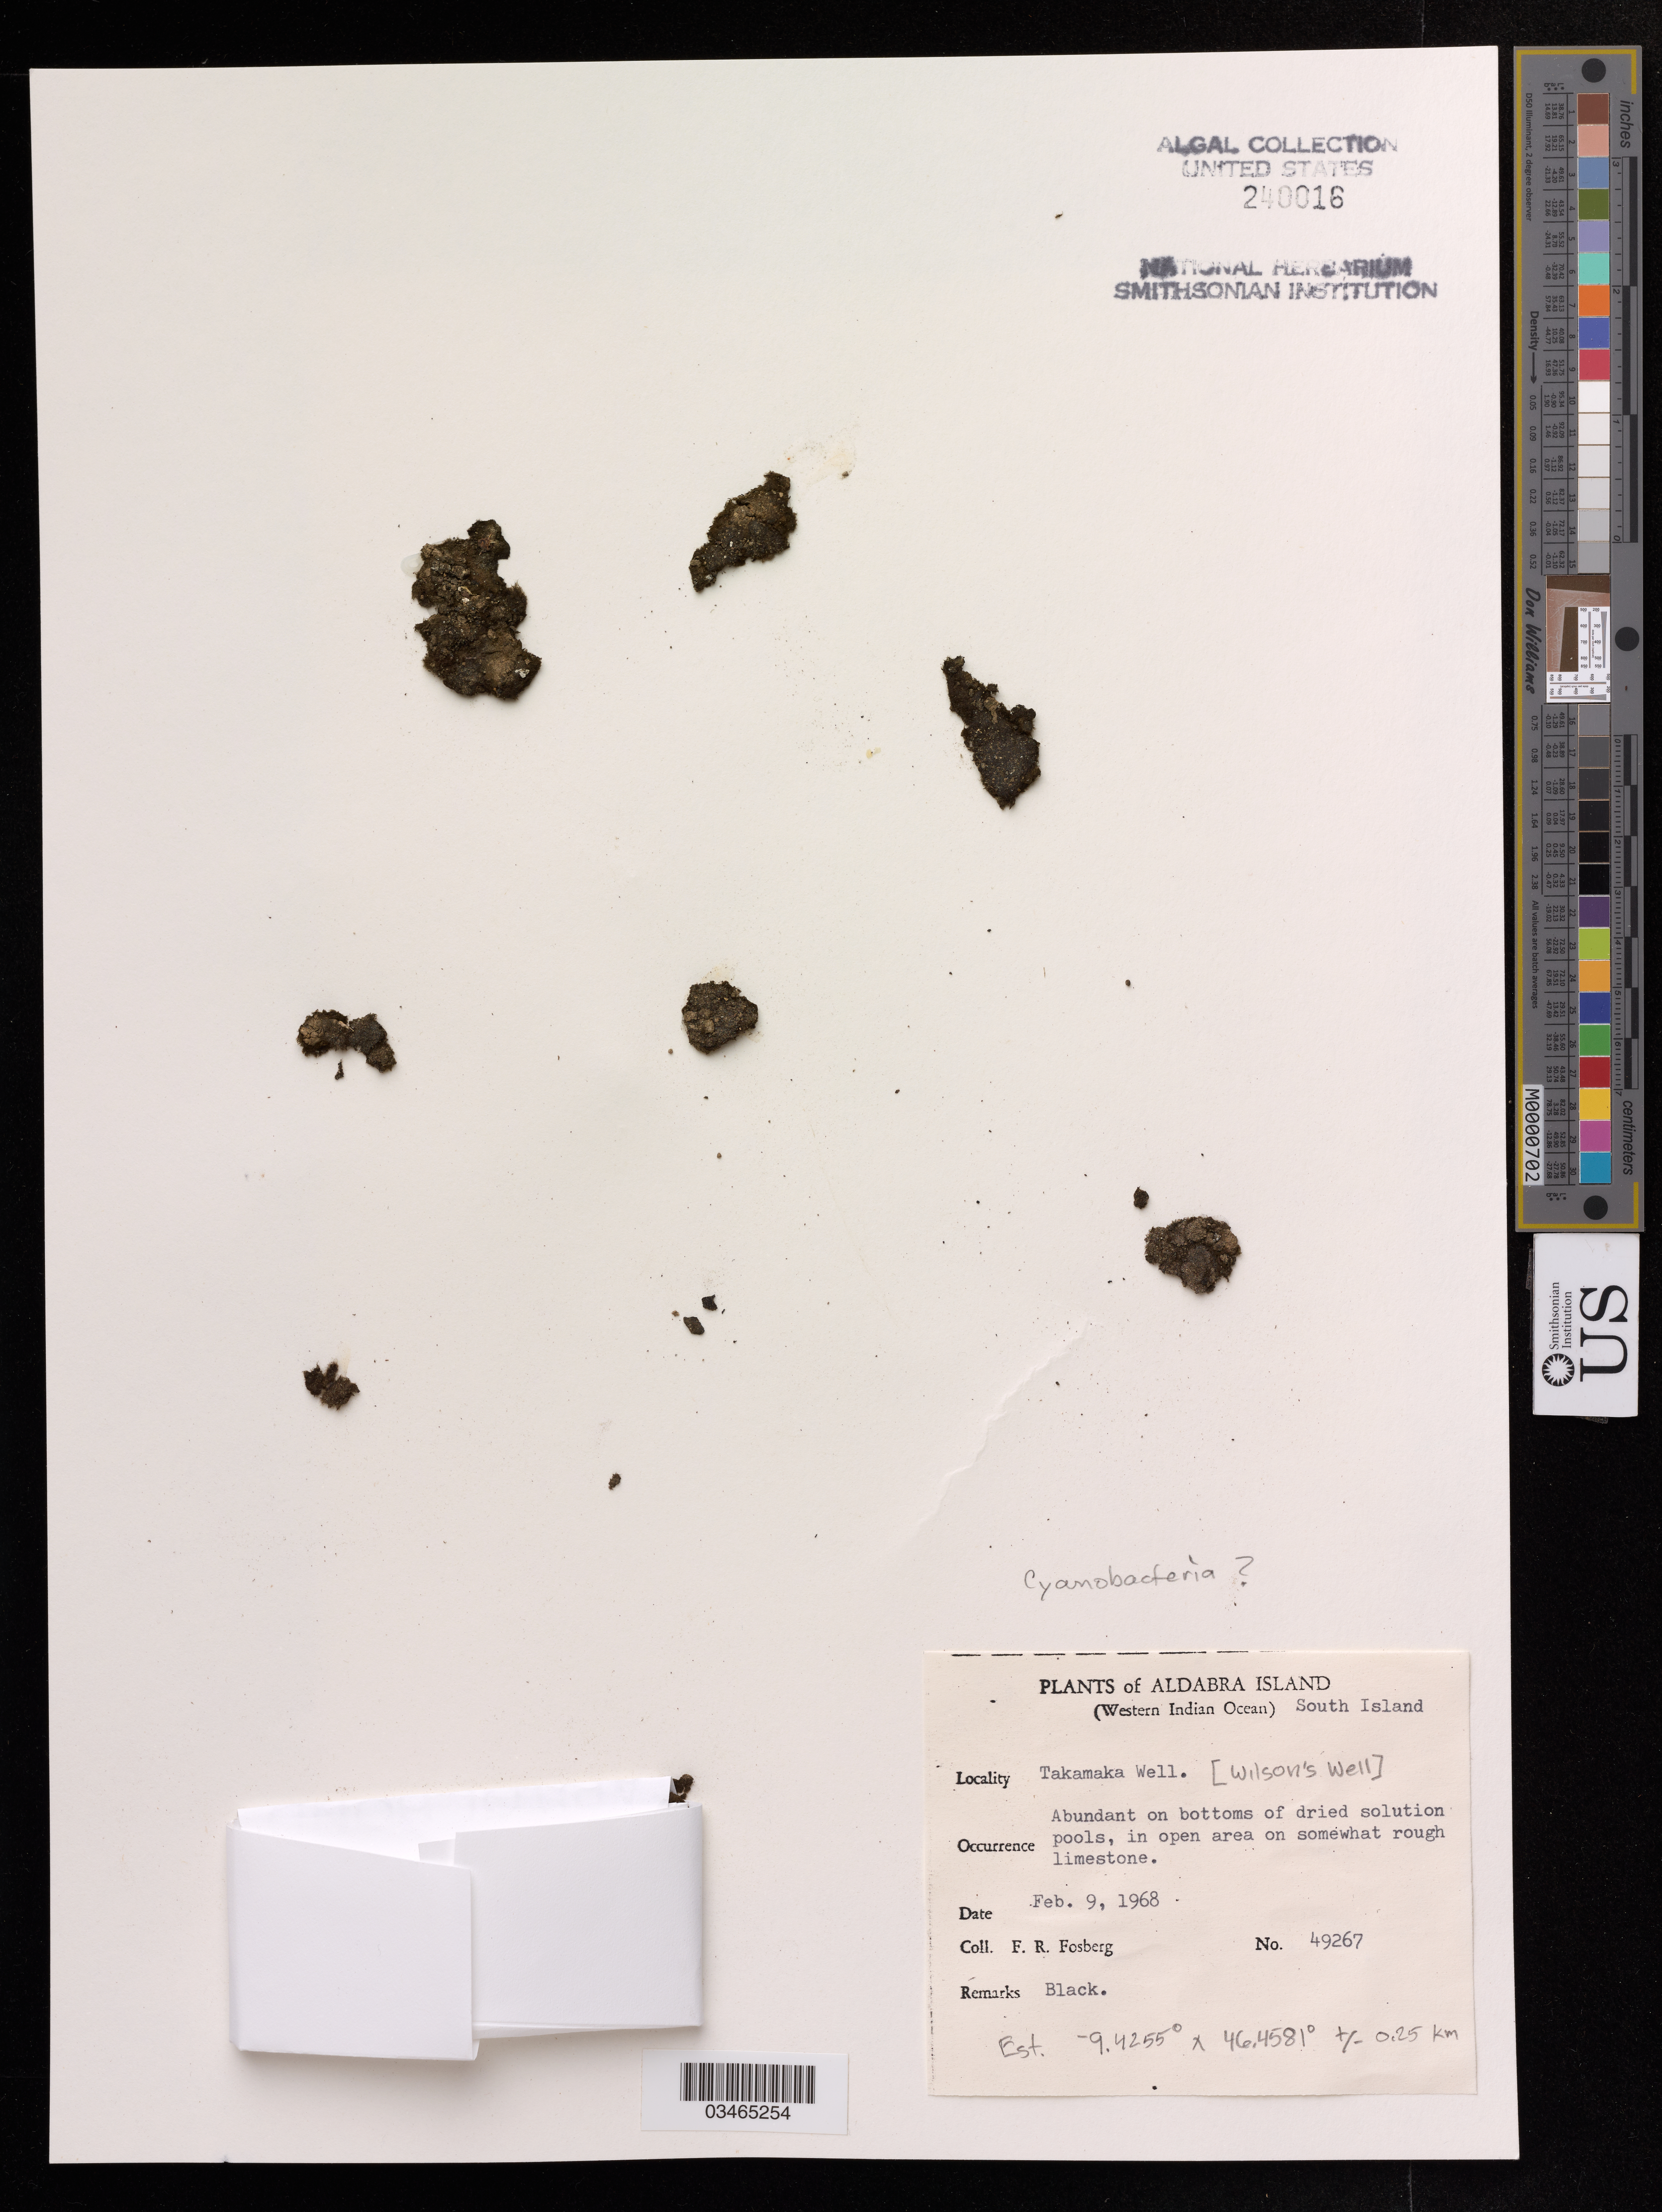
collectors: F. R. Fosberg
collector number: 49267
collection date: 1968-02-09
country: Seychelles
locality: Aldabra Island, (Western Indian Ocean) South Island, Takamaka Well.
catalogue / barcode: US 240016